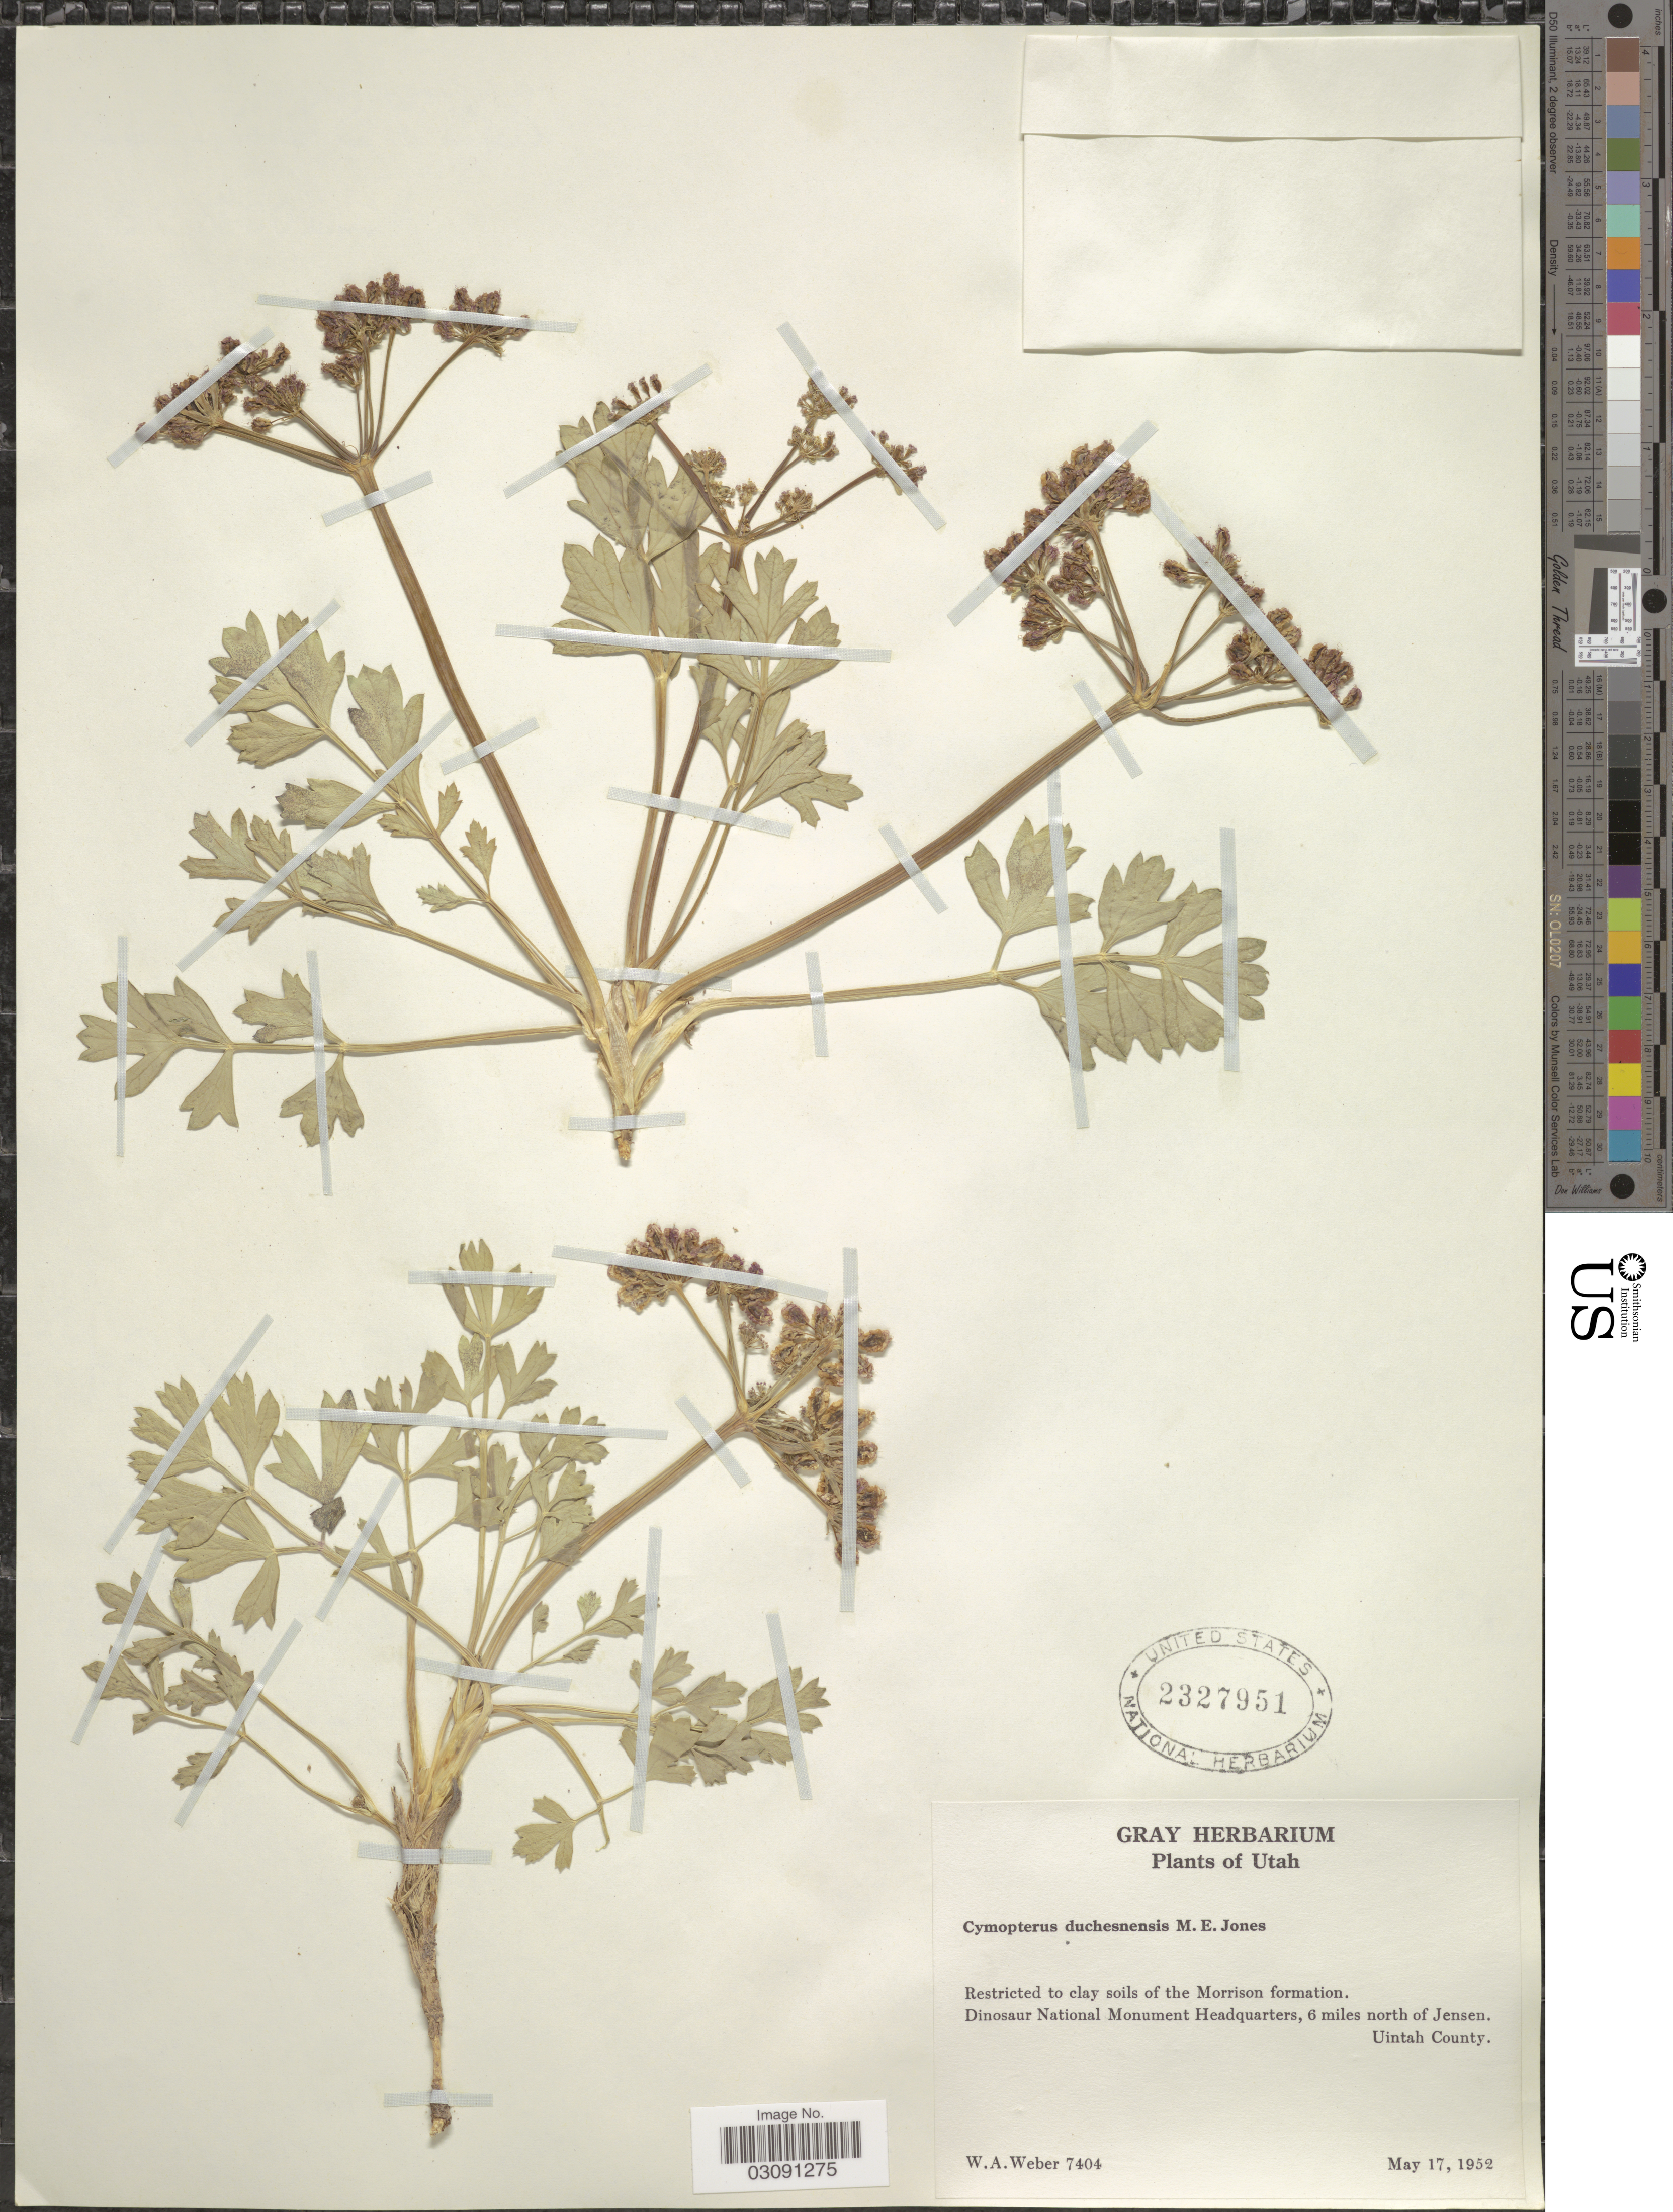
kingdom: Plantae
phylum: Tracheophyta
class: Magnoliopsida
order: Apiales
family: Apiaceae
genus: Cymopterus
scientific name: Cymopterus duchesnensis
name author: M.E. Jones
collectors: W. A. Weber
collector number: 7404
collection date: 1952-05-17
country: United States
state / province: Utah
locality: Dinosaur National Monument Headquarters, 6 miles north of Jensen. Uintah County.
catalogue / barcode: US 2327951